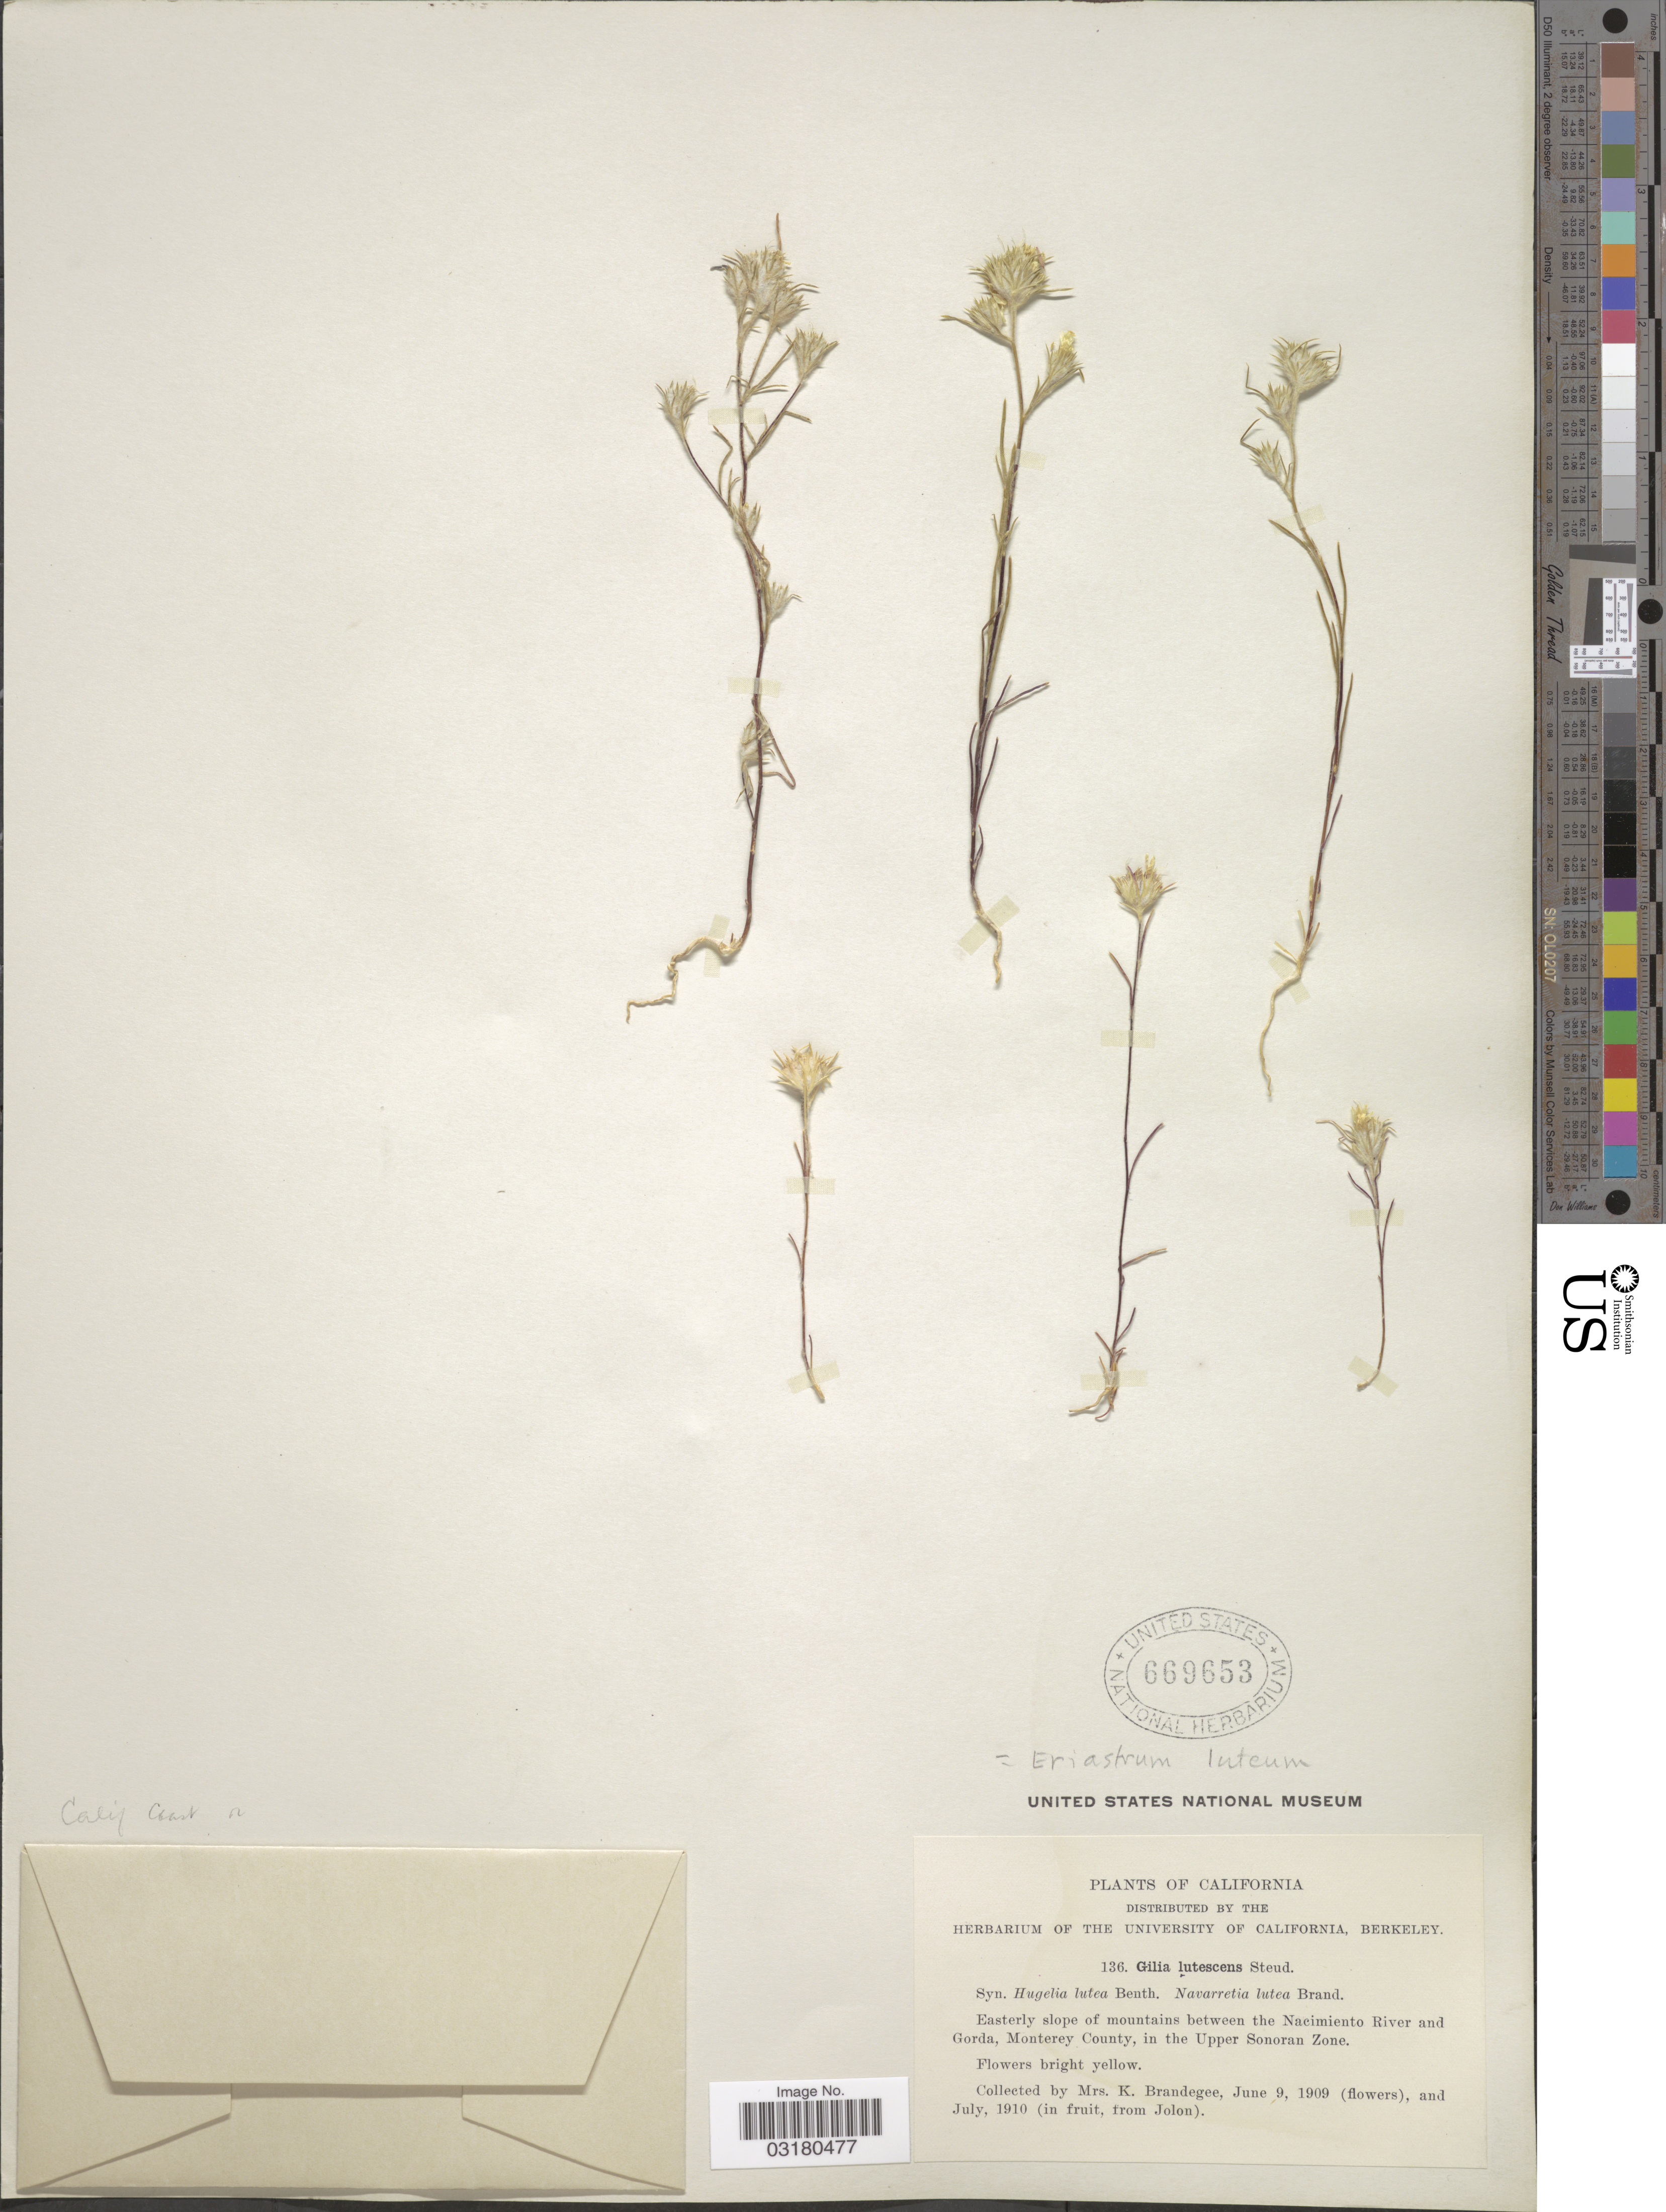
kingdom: Plantae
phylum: Tracheophyta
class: Magnoliopsida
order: Ericales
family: Polemoniaceae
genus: Eriastrum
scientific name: Eriastrum luteum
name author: (Benth.) H. Mason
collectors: M. K. Brandegee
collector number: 136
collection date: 1909-06-09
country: United States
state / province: California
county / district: Monterey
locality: Easterly slope of mountains between the Nacimiento River and Gorda, Monterey County, in the Upper Sonoran Zone.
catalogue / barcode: US 669653